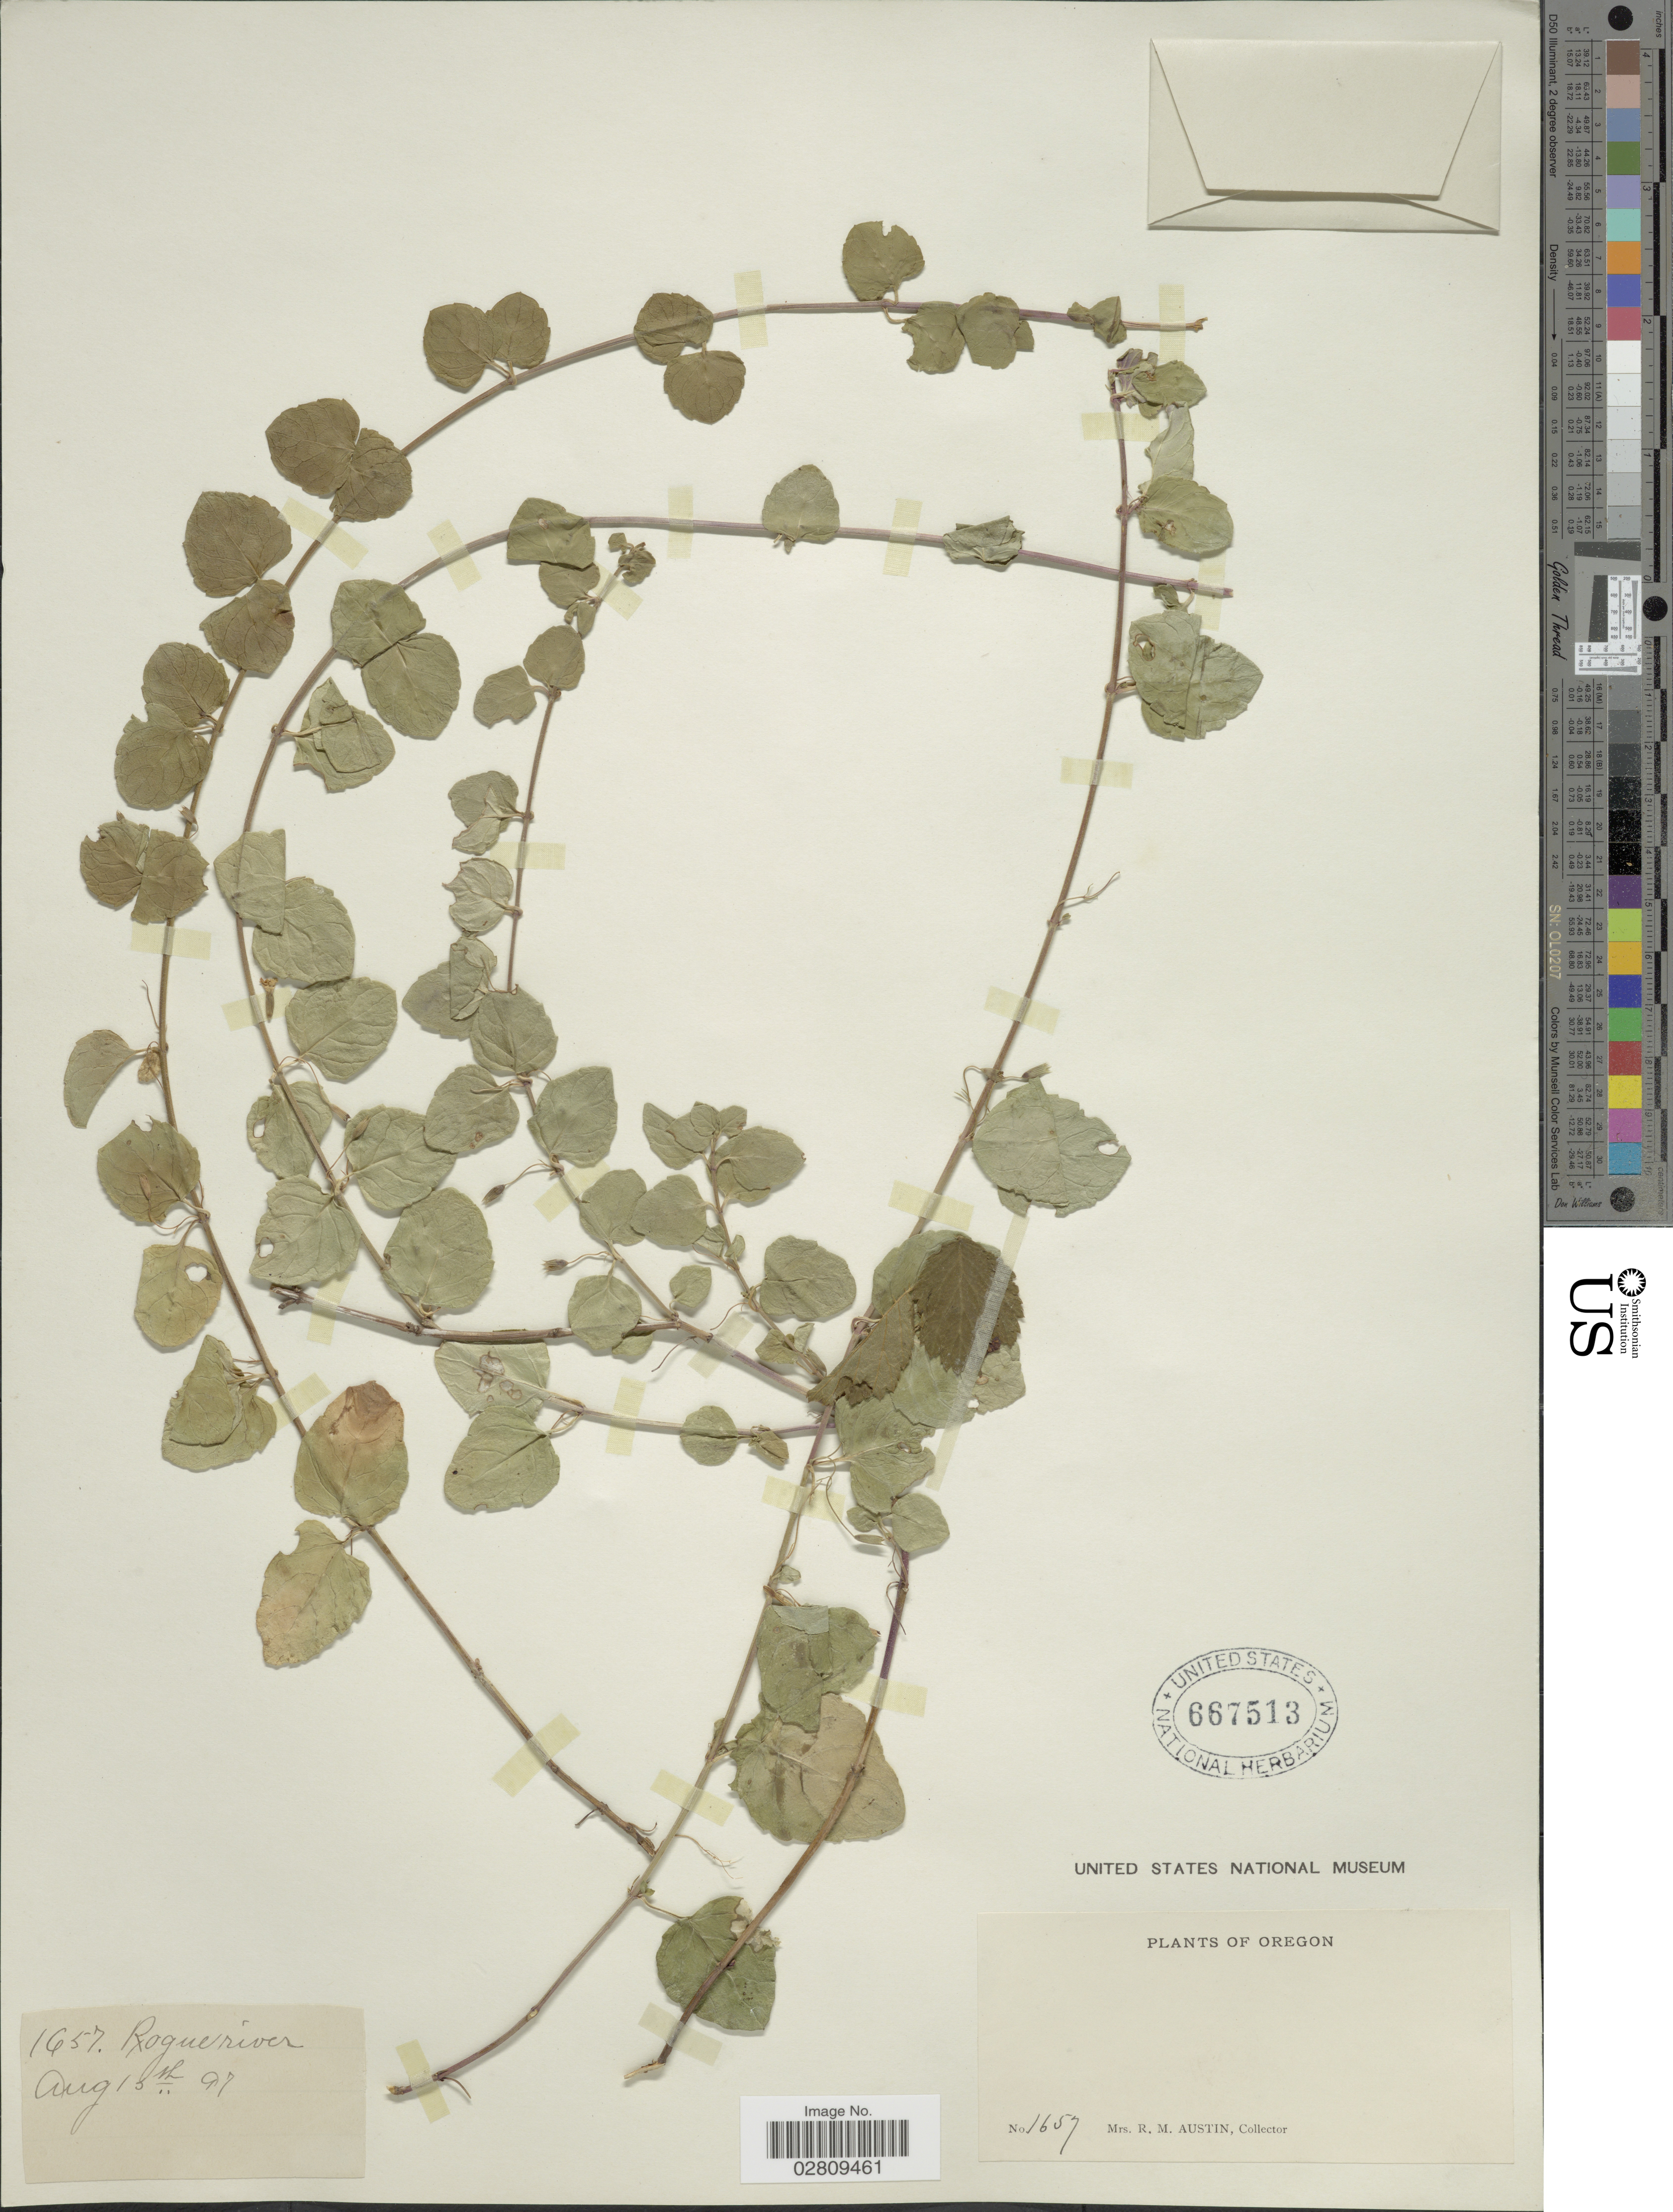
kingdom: Plantae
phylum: Tracheophyta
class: Magnoliopsida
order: Lamiales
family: Lamiaceae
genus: Micromeria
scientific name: Micromeria douglasii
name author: Benth.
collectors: R. Austin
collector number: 1657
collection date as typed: Transcribed d/m/y: 15/8/97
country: United States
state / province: Oregon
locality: Rogue river.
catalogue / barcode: US 667513